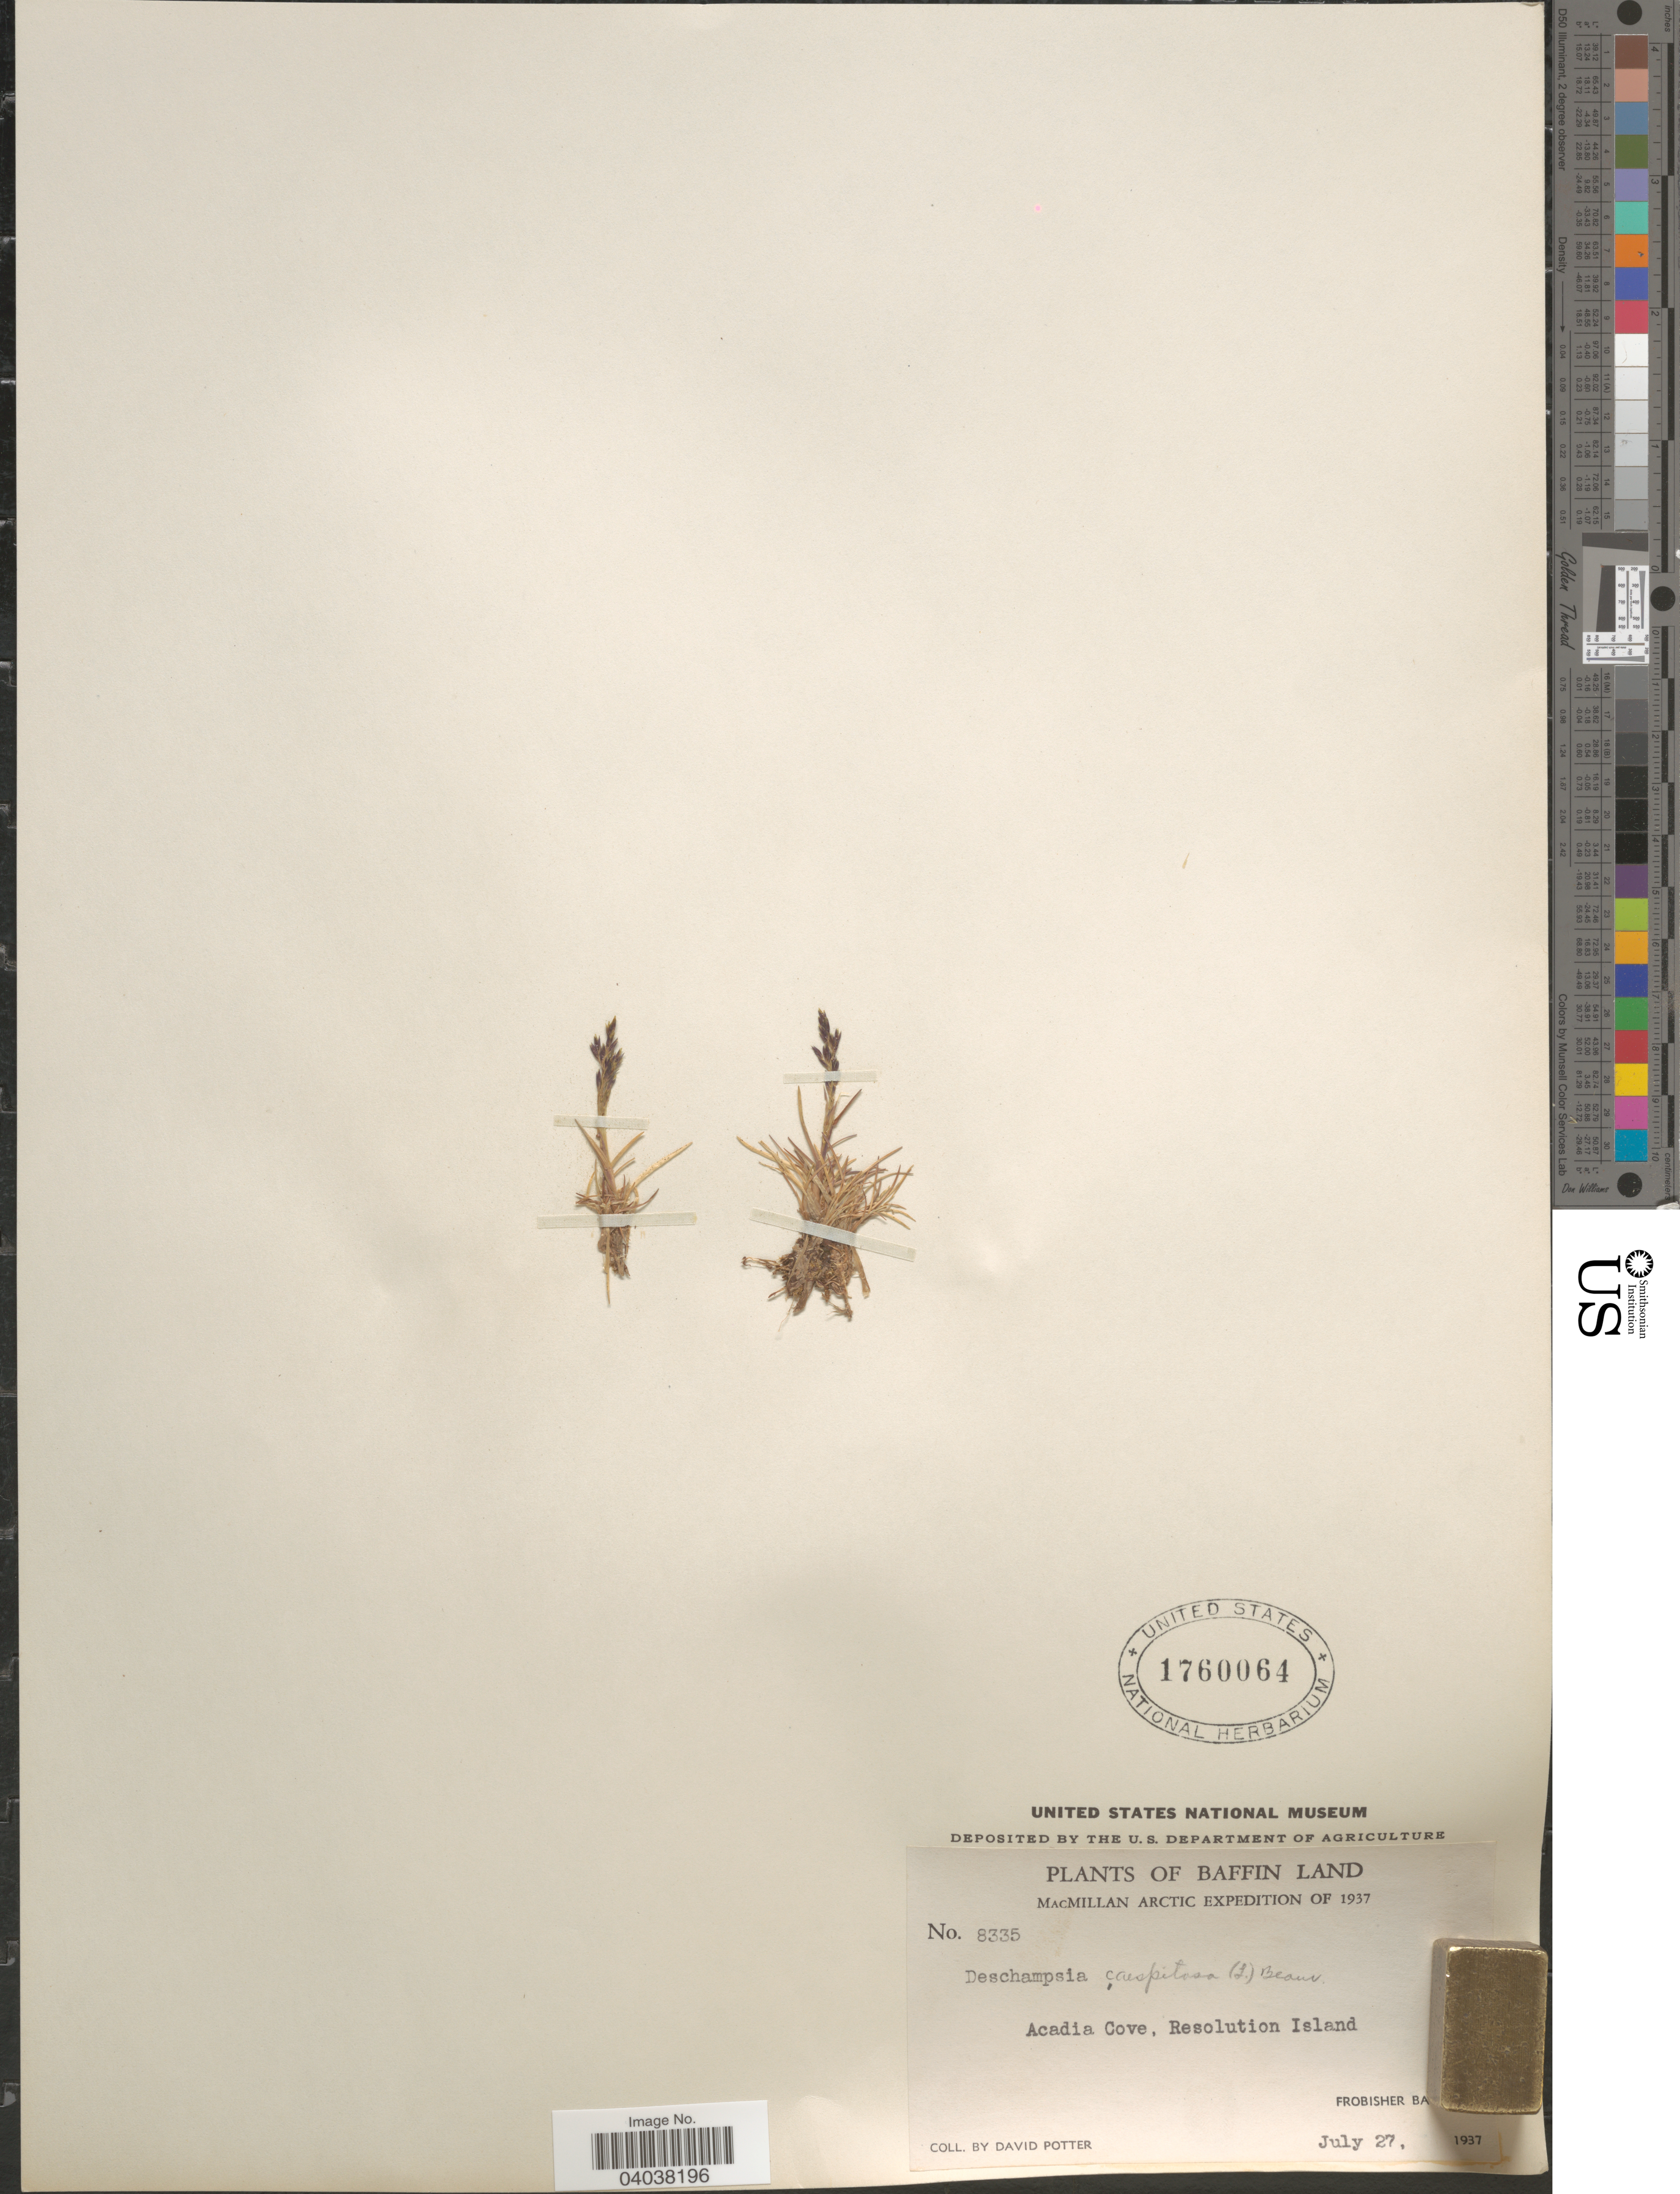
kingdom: Plantae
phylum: Tracheophyta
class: Liliopsida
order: Poales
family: Poaceae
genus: Deschampsia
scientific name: Deschampsia cespitosa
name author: (L.) P. Beauv.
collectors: D. Potter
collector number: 8335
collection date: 1937-07-27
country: Canada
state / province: Nunavut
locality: Baffin Island. Acadia Cove, Resolution Island. Frobisher Bay.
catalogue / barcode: US 1760064